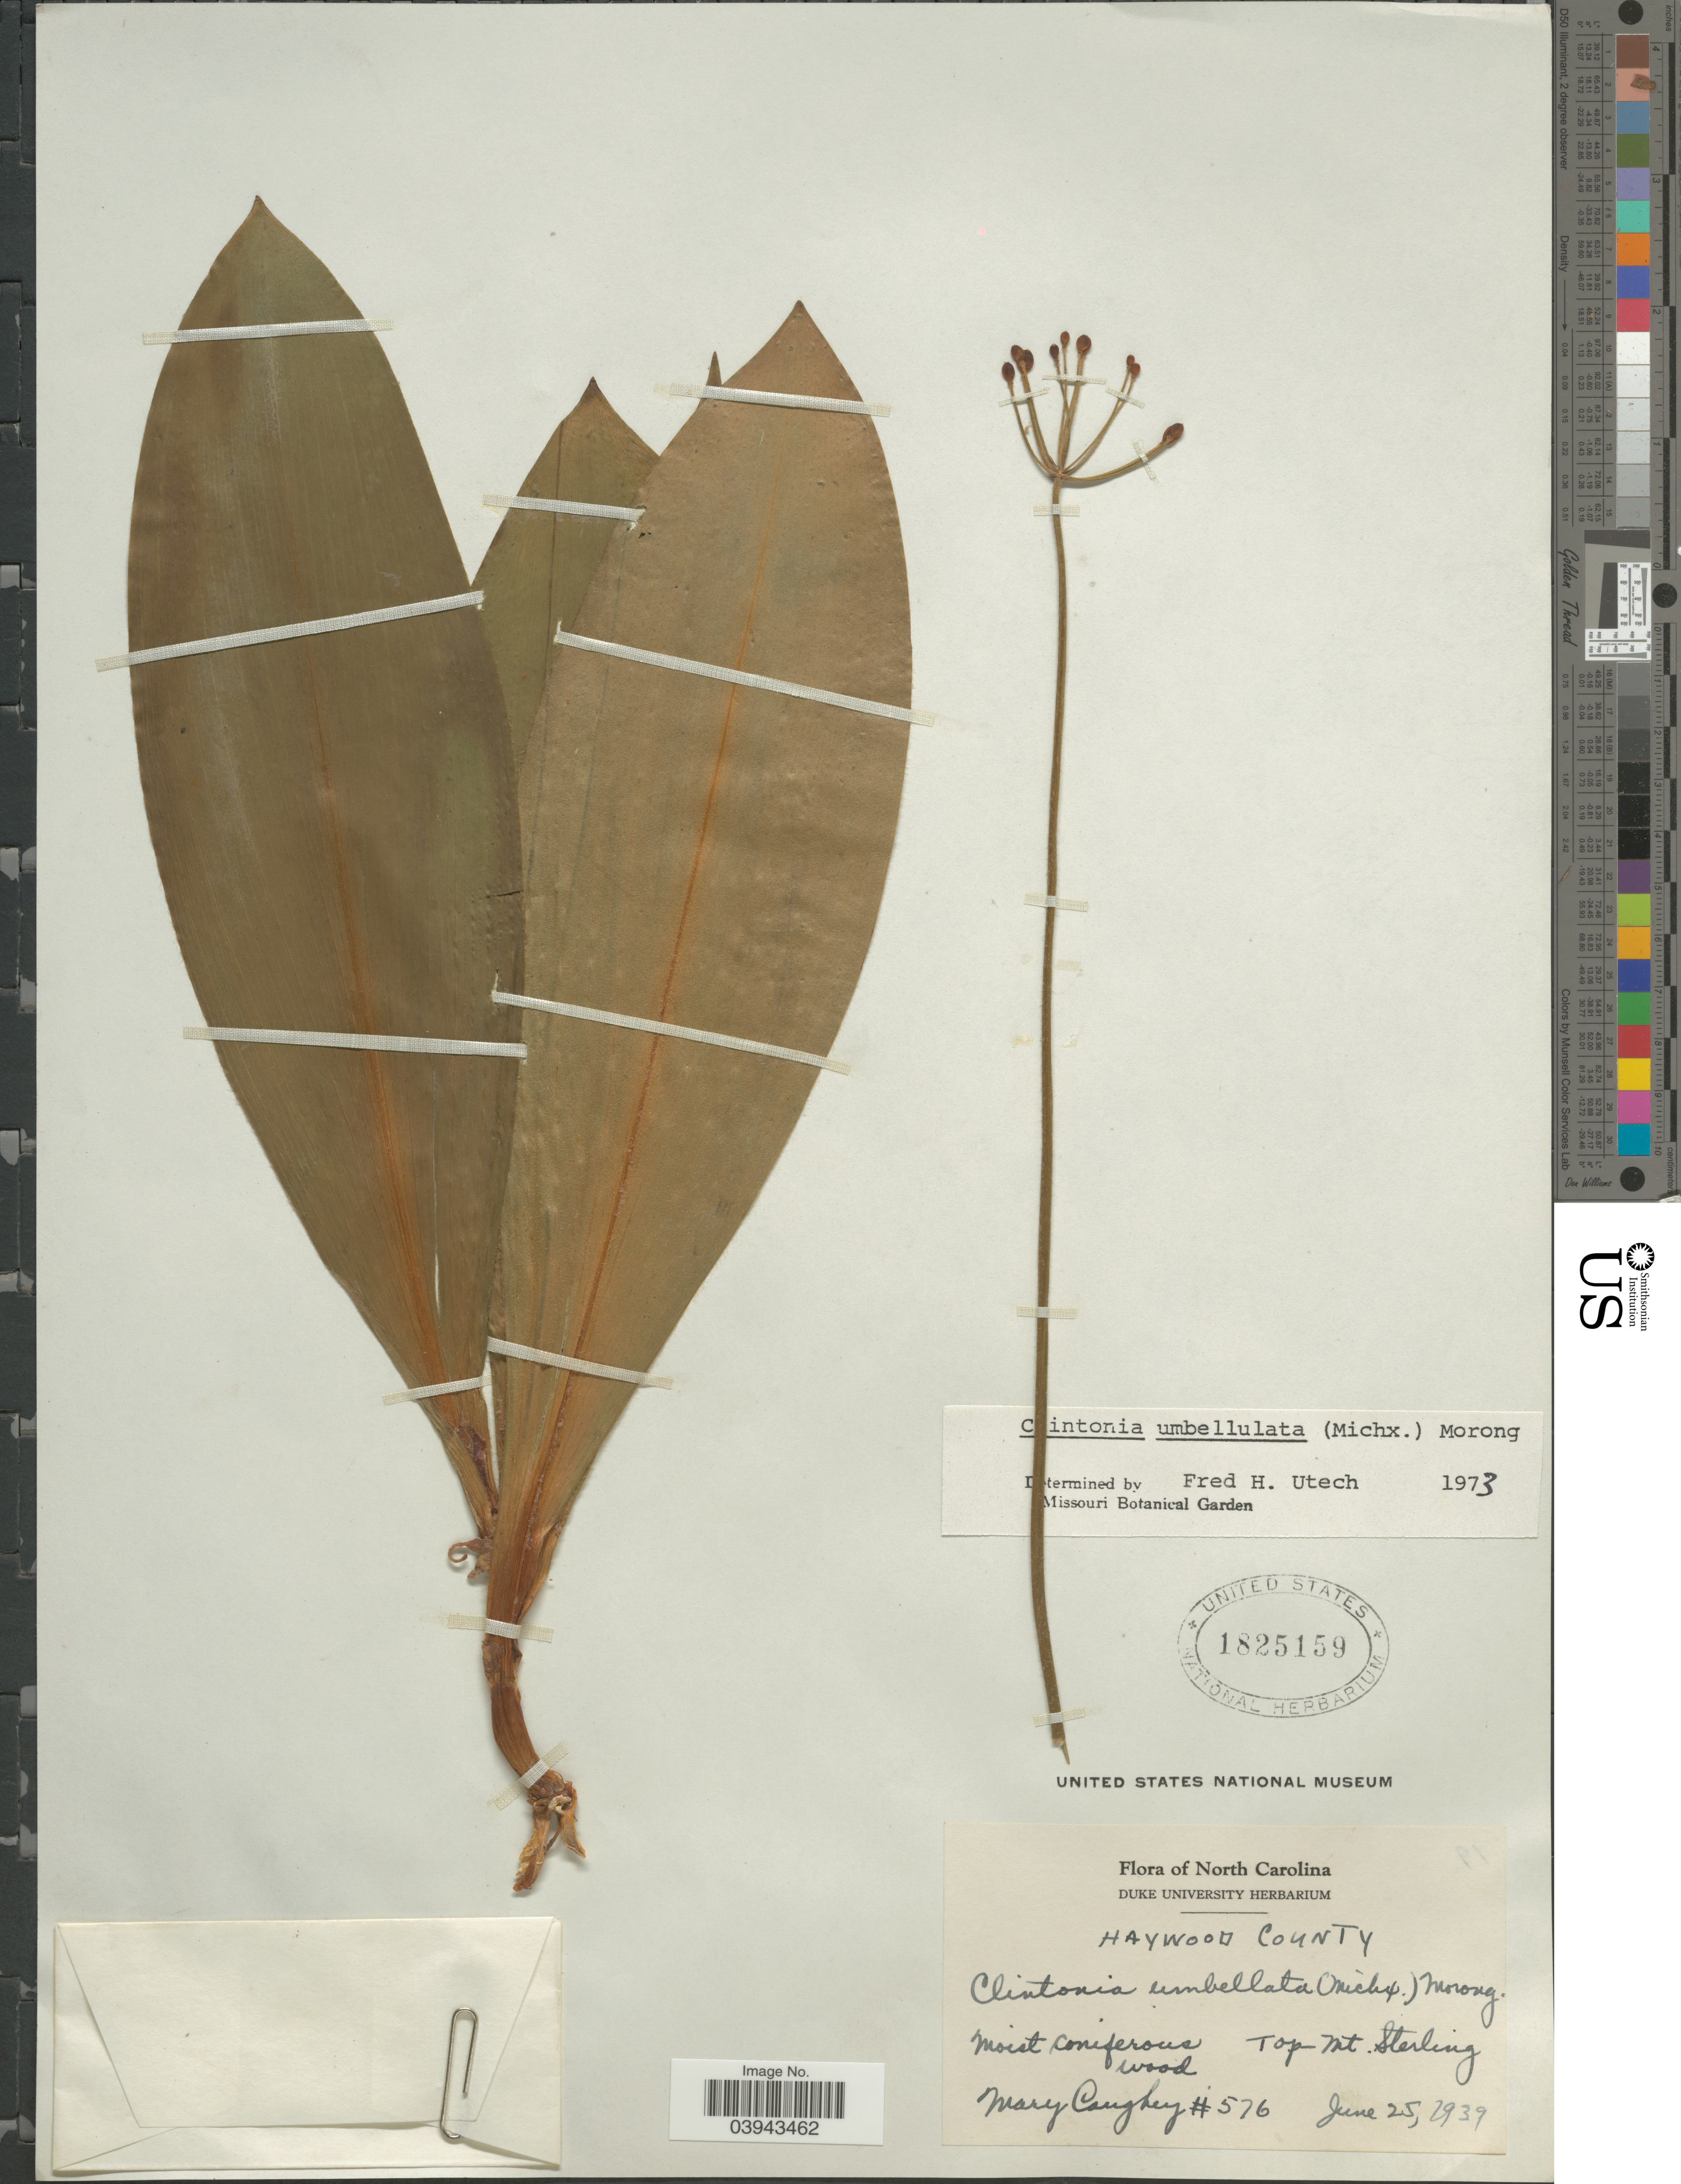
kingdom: Plantae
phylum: Tracheophyta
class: Liliopsida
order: Liliales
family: Liliaceae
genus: Clintonia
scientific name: Clintonia umbellulata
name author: (Michx.) Morong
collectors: M. Caughey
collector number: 576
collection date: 1939-06-25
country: United States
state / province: North Carolina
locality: Haywood County. Top Mt. Sterling.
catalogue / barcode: US 1825159